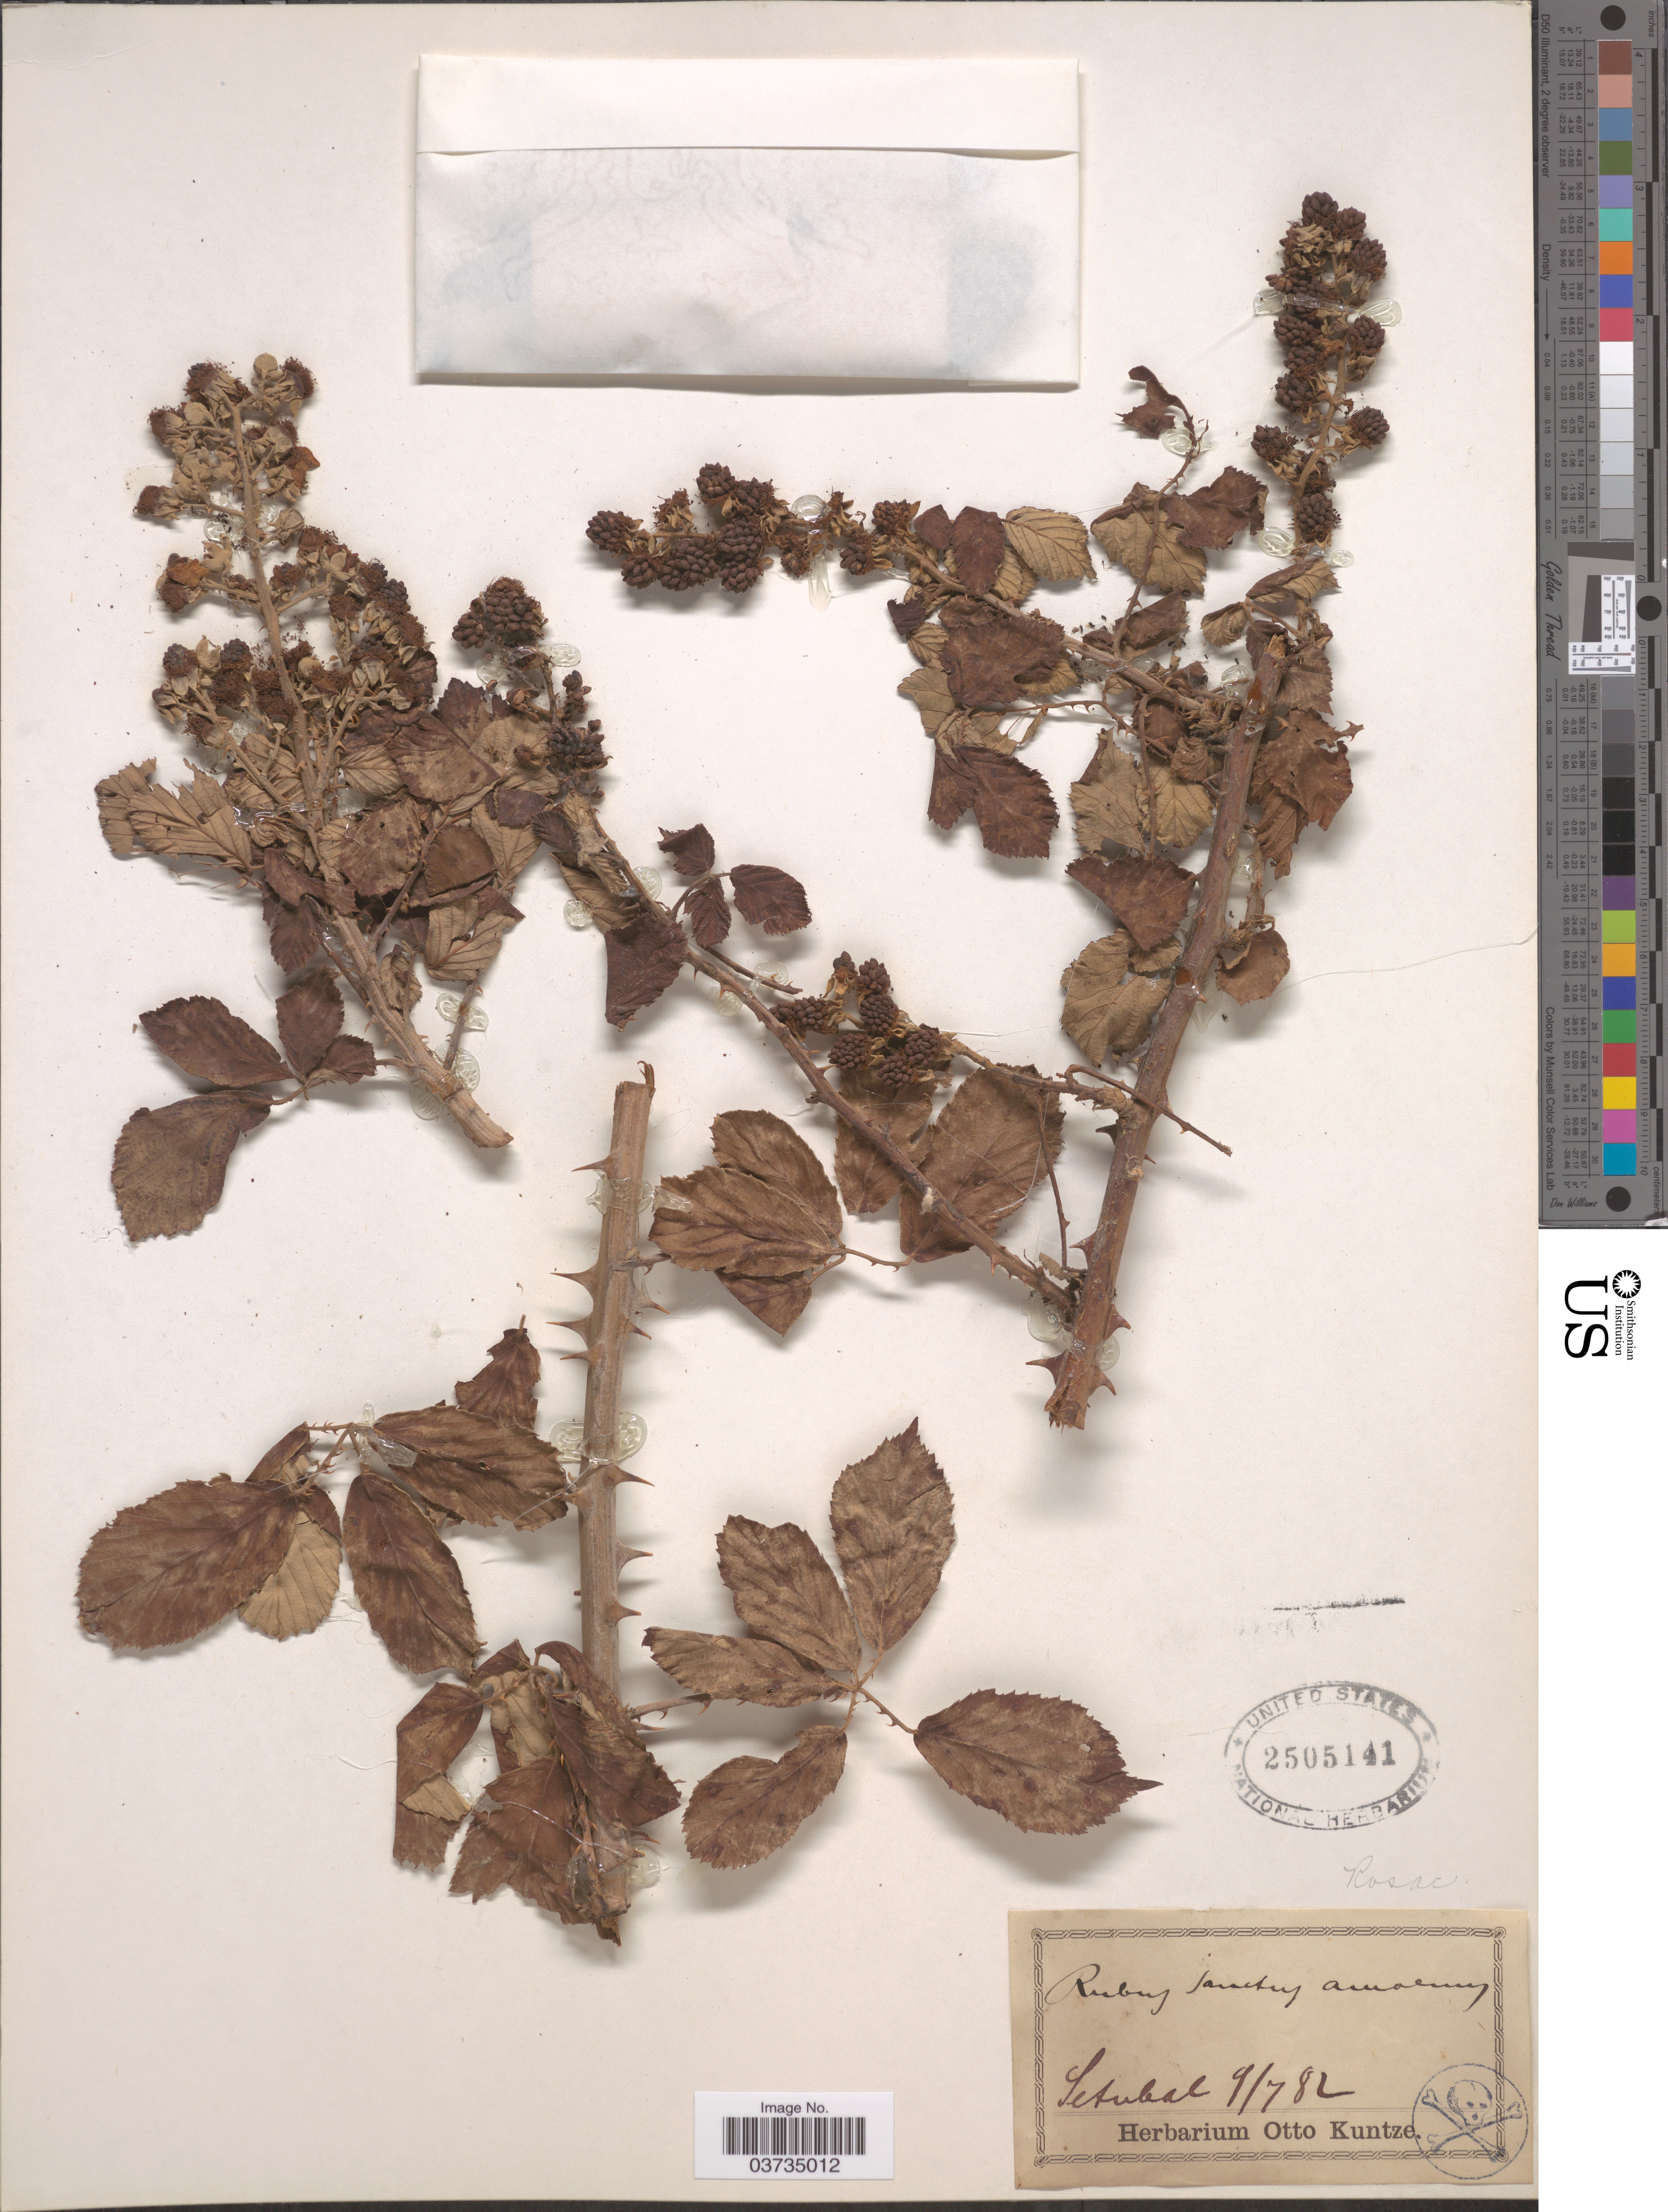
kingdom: Plantae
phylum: Tracheophyta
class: Magnoliopsida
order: Rosales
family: Rosaceae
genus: Rubus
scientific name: Rubus sanctus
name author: Schreb.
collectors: ex herb. Otto Kuntze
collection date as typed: Transcribed d/m/y: 9/7/82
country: Portugal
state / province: Setubal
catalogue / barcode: US 2505141